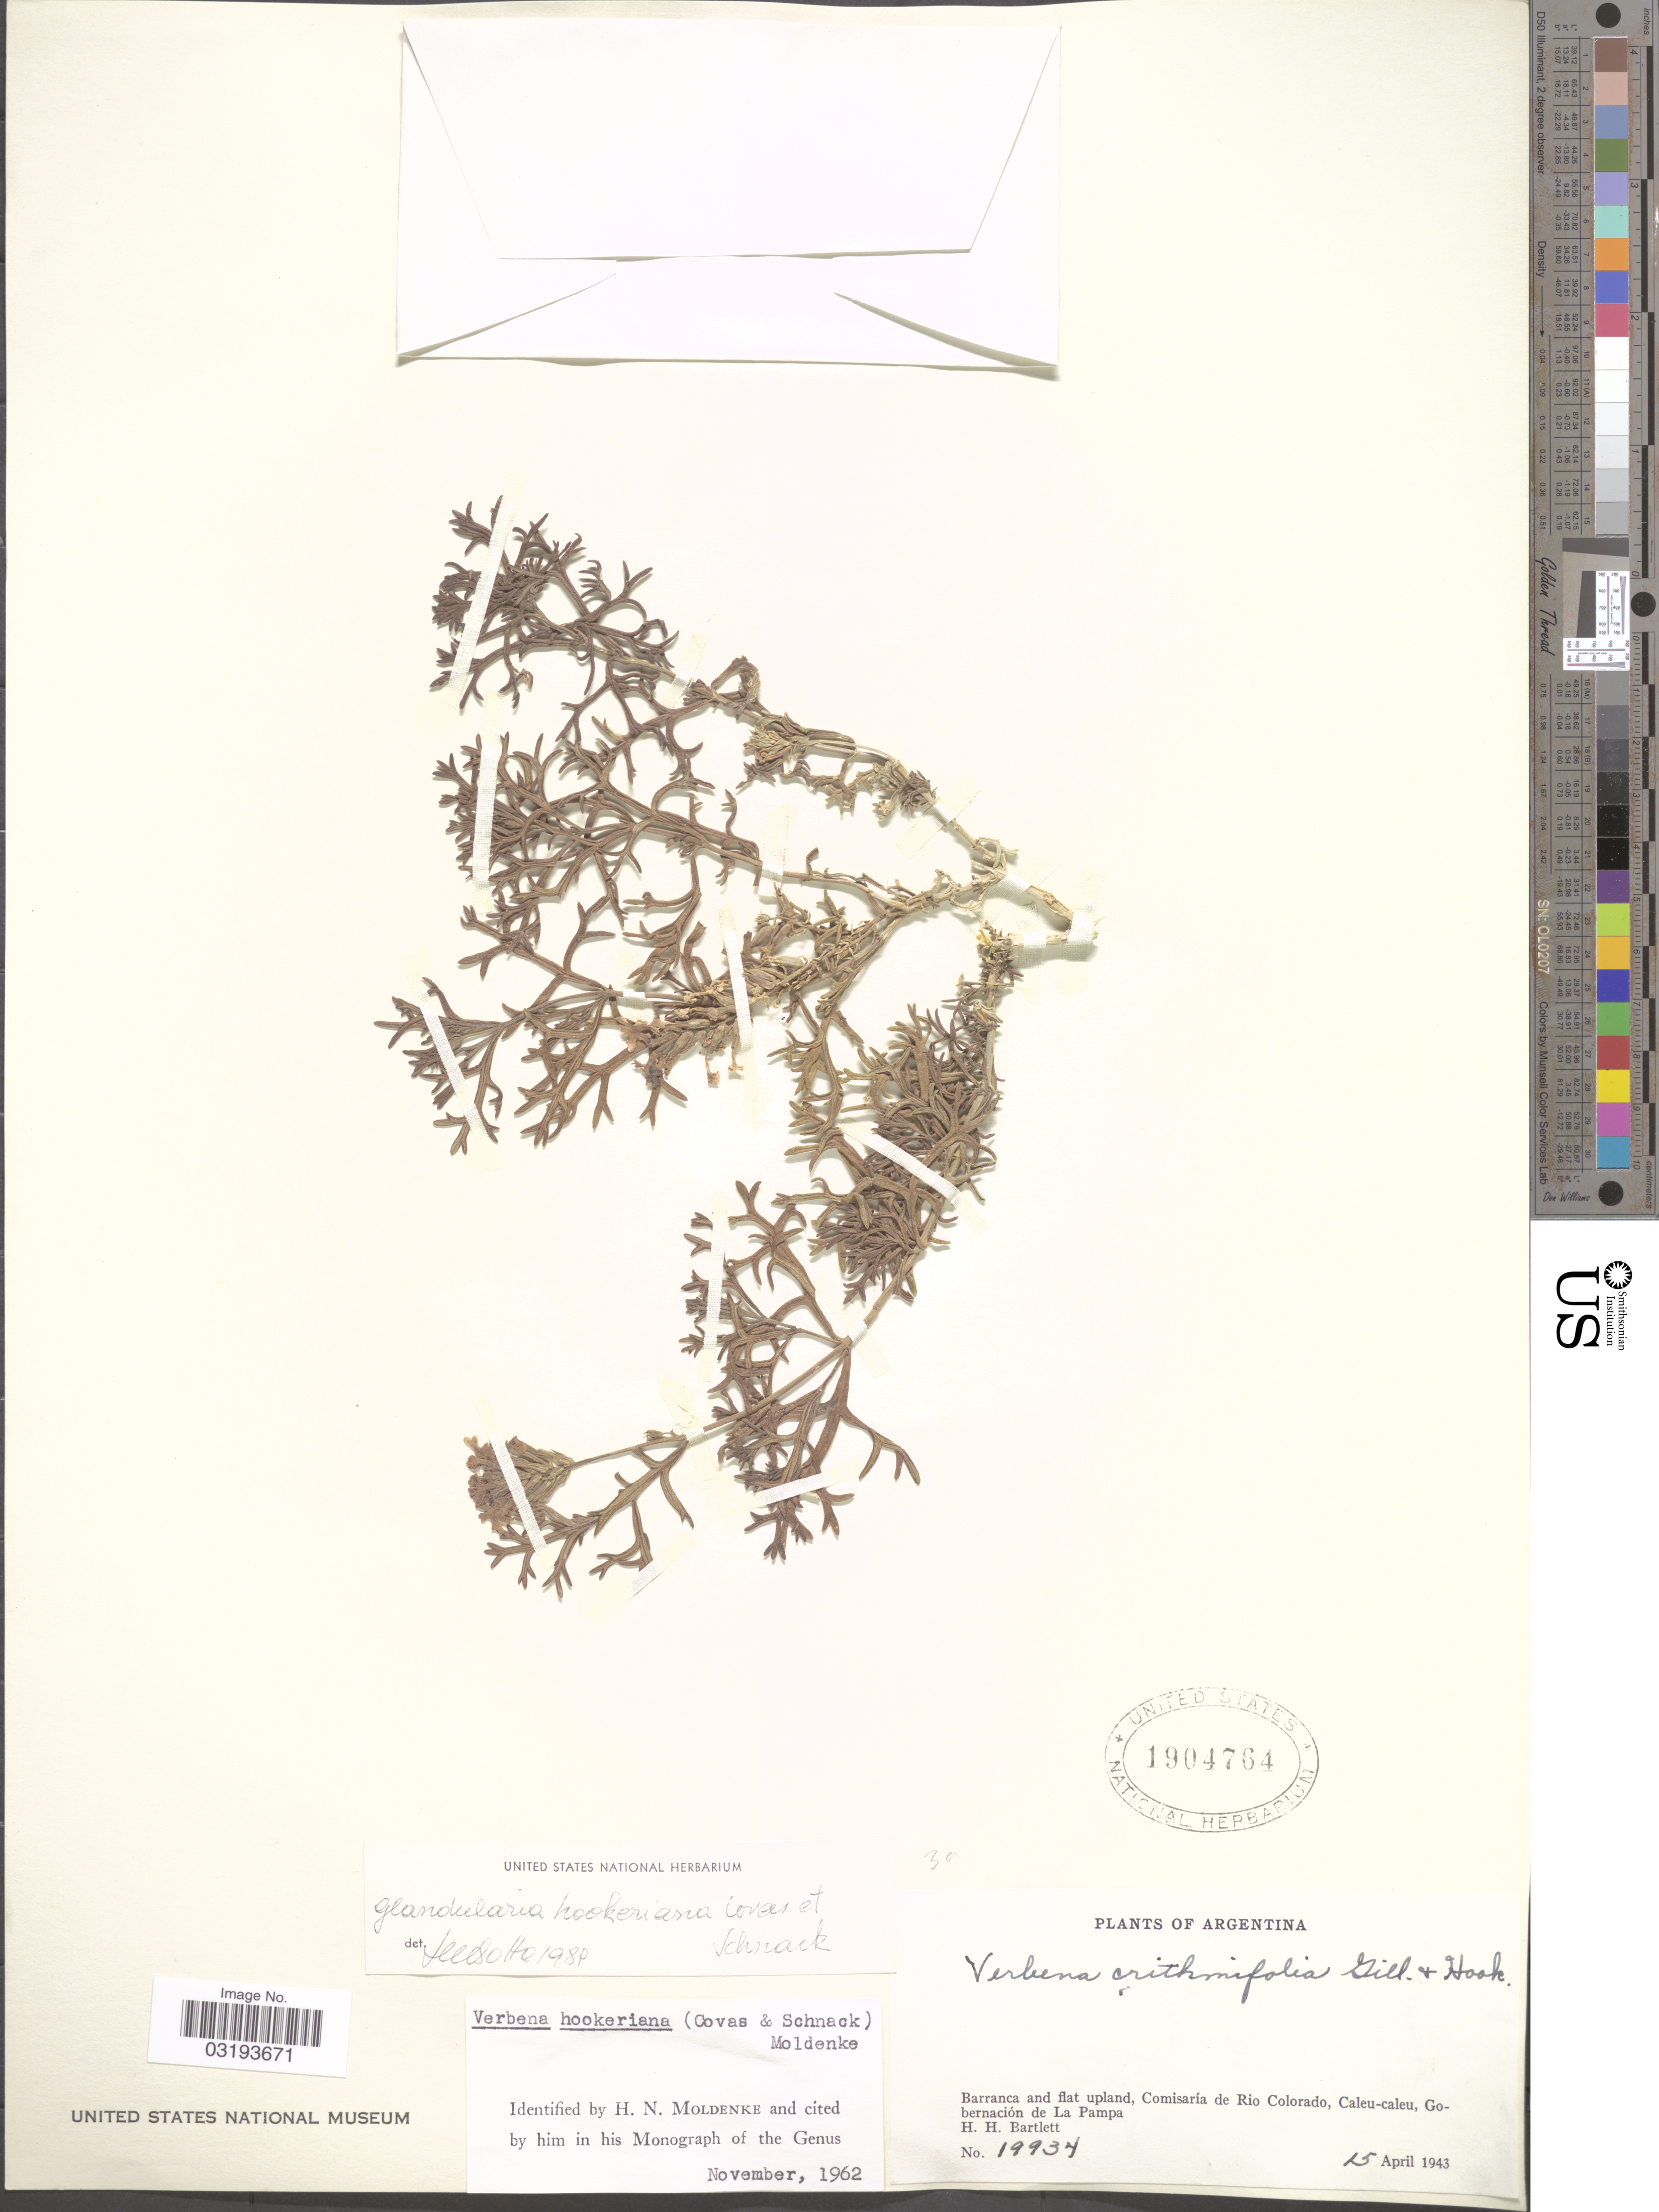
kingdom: Plantae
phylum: Tracheophyta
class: Magnoliopsida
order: Lamiales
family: Verbenaceae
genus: Verbena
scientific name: Verbena hookeriana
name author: (Covas & Schack) Moldenke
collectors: H. H. Bartlett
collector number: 19934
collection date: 1943-04-15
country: Argentina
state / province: La Pampa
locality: Barranca and flat upland, Comisaría de Rio Colorado, Caleu-caleu, Gobernación de La Pampa.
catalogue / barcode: US 1904764